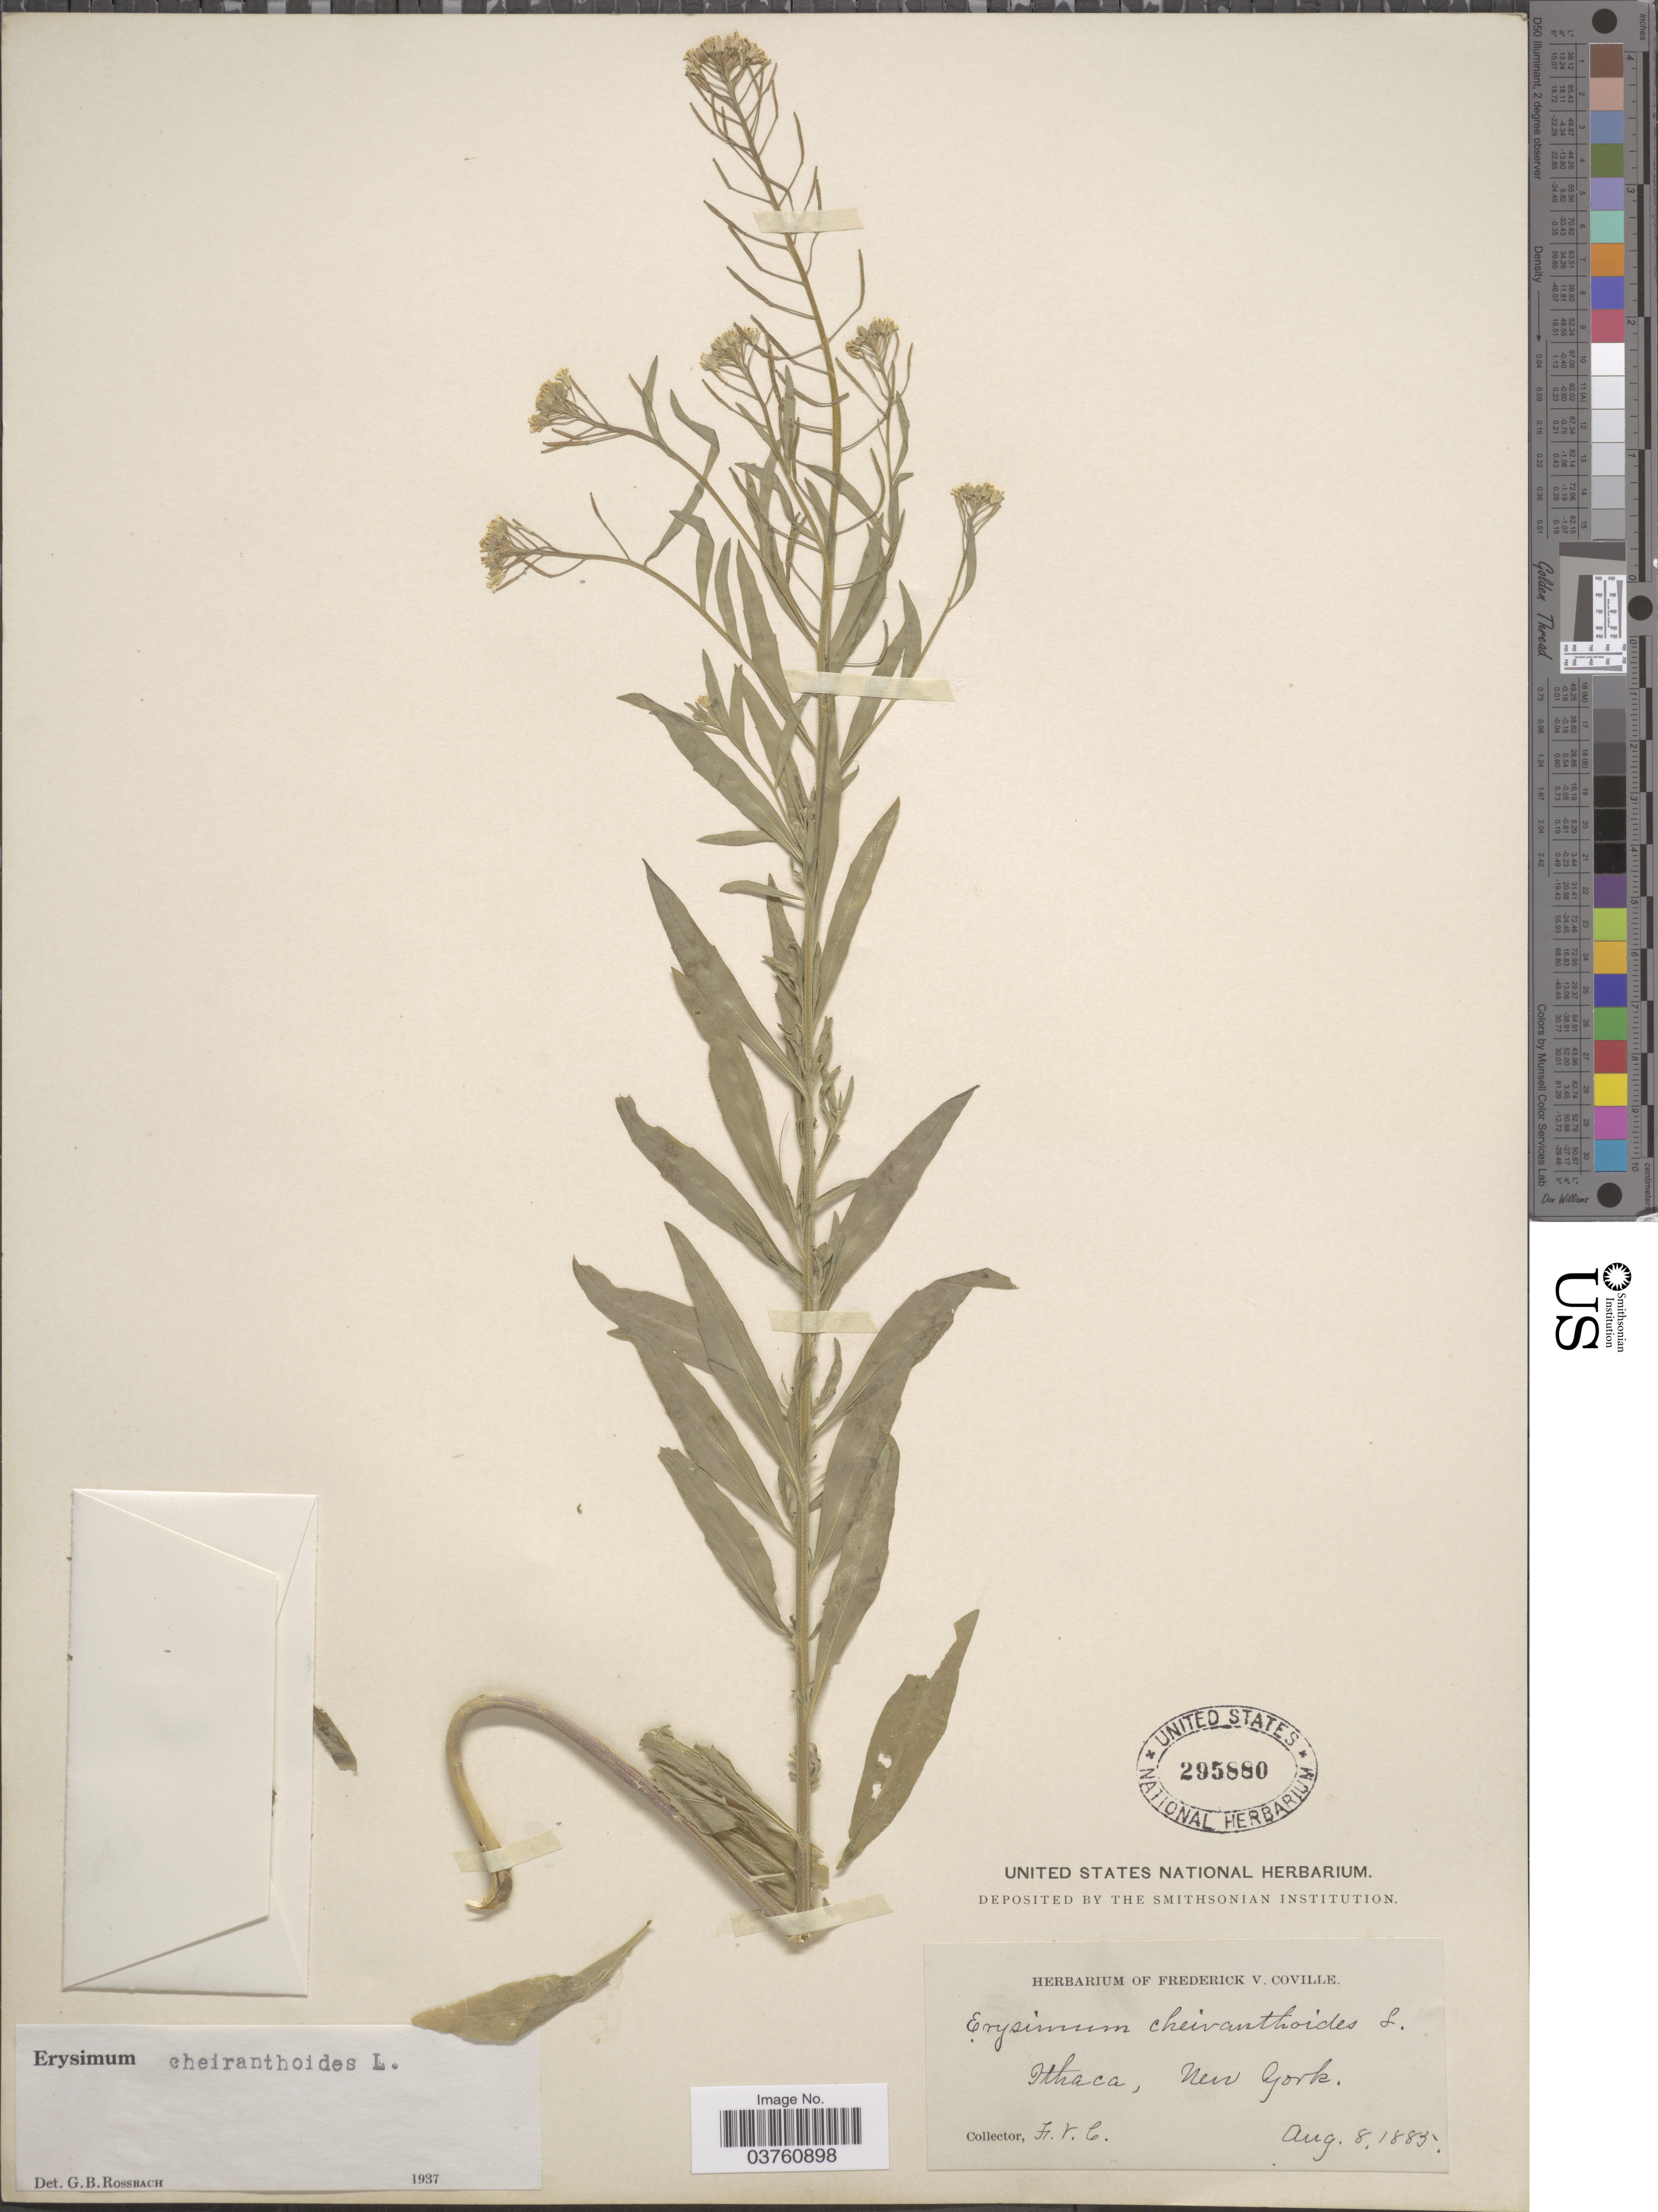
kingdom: Plantae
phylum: Tracheophyta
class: Magnoliopsida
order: Brassicales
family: Brassicaceae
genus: Erysimum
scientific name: Erysimum cheiranthoides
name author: L.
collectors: F. V. Coville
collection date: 1885-08-08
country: United States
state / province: New York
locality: Ithaca.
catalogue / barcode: US 295880